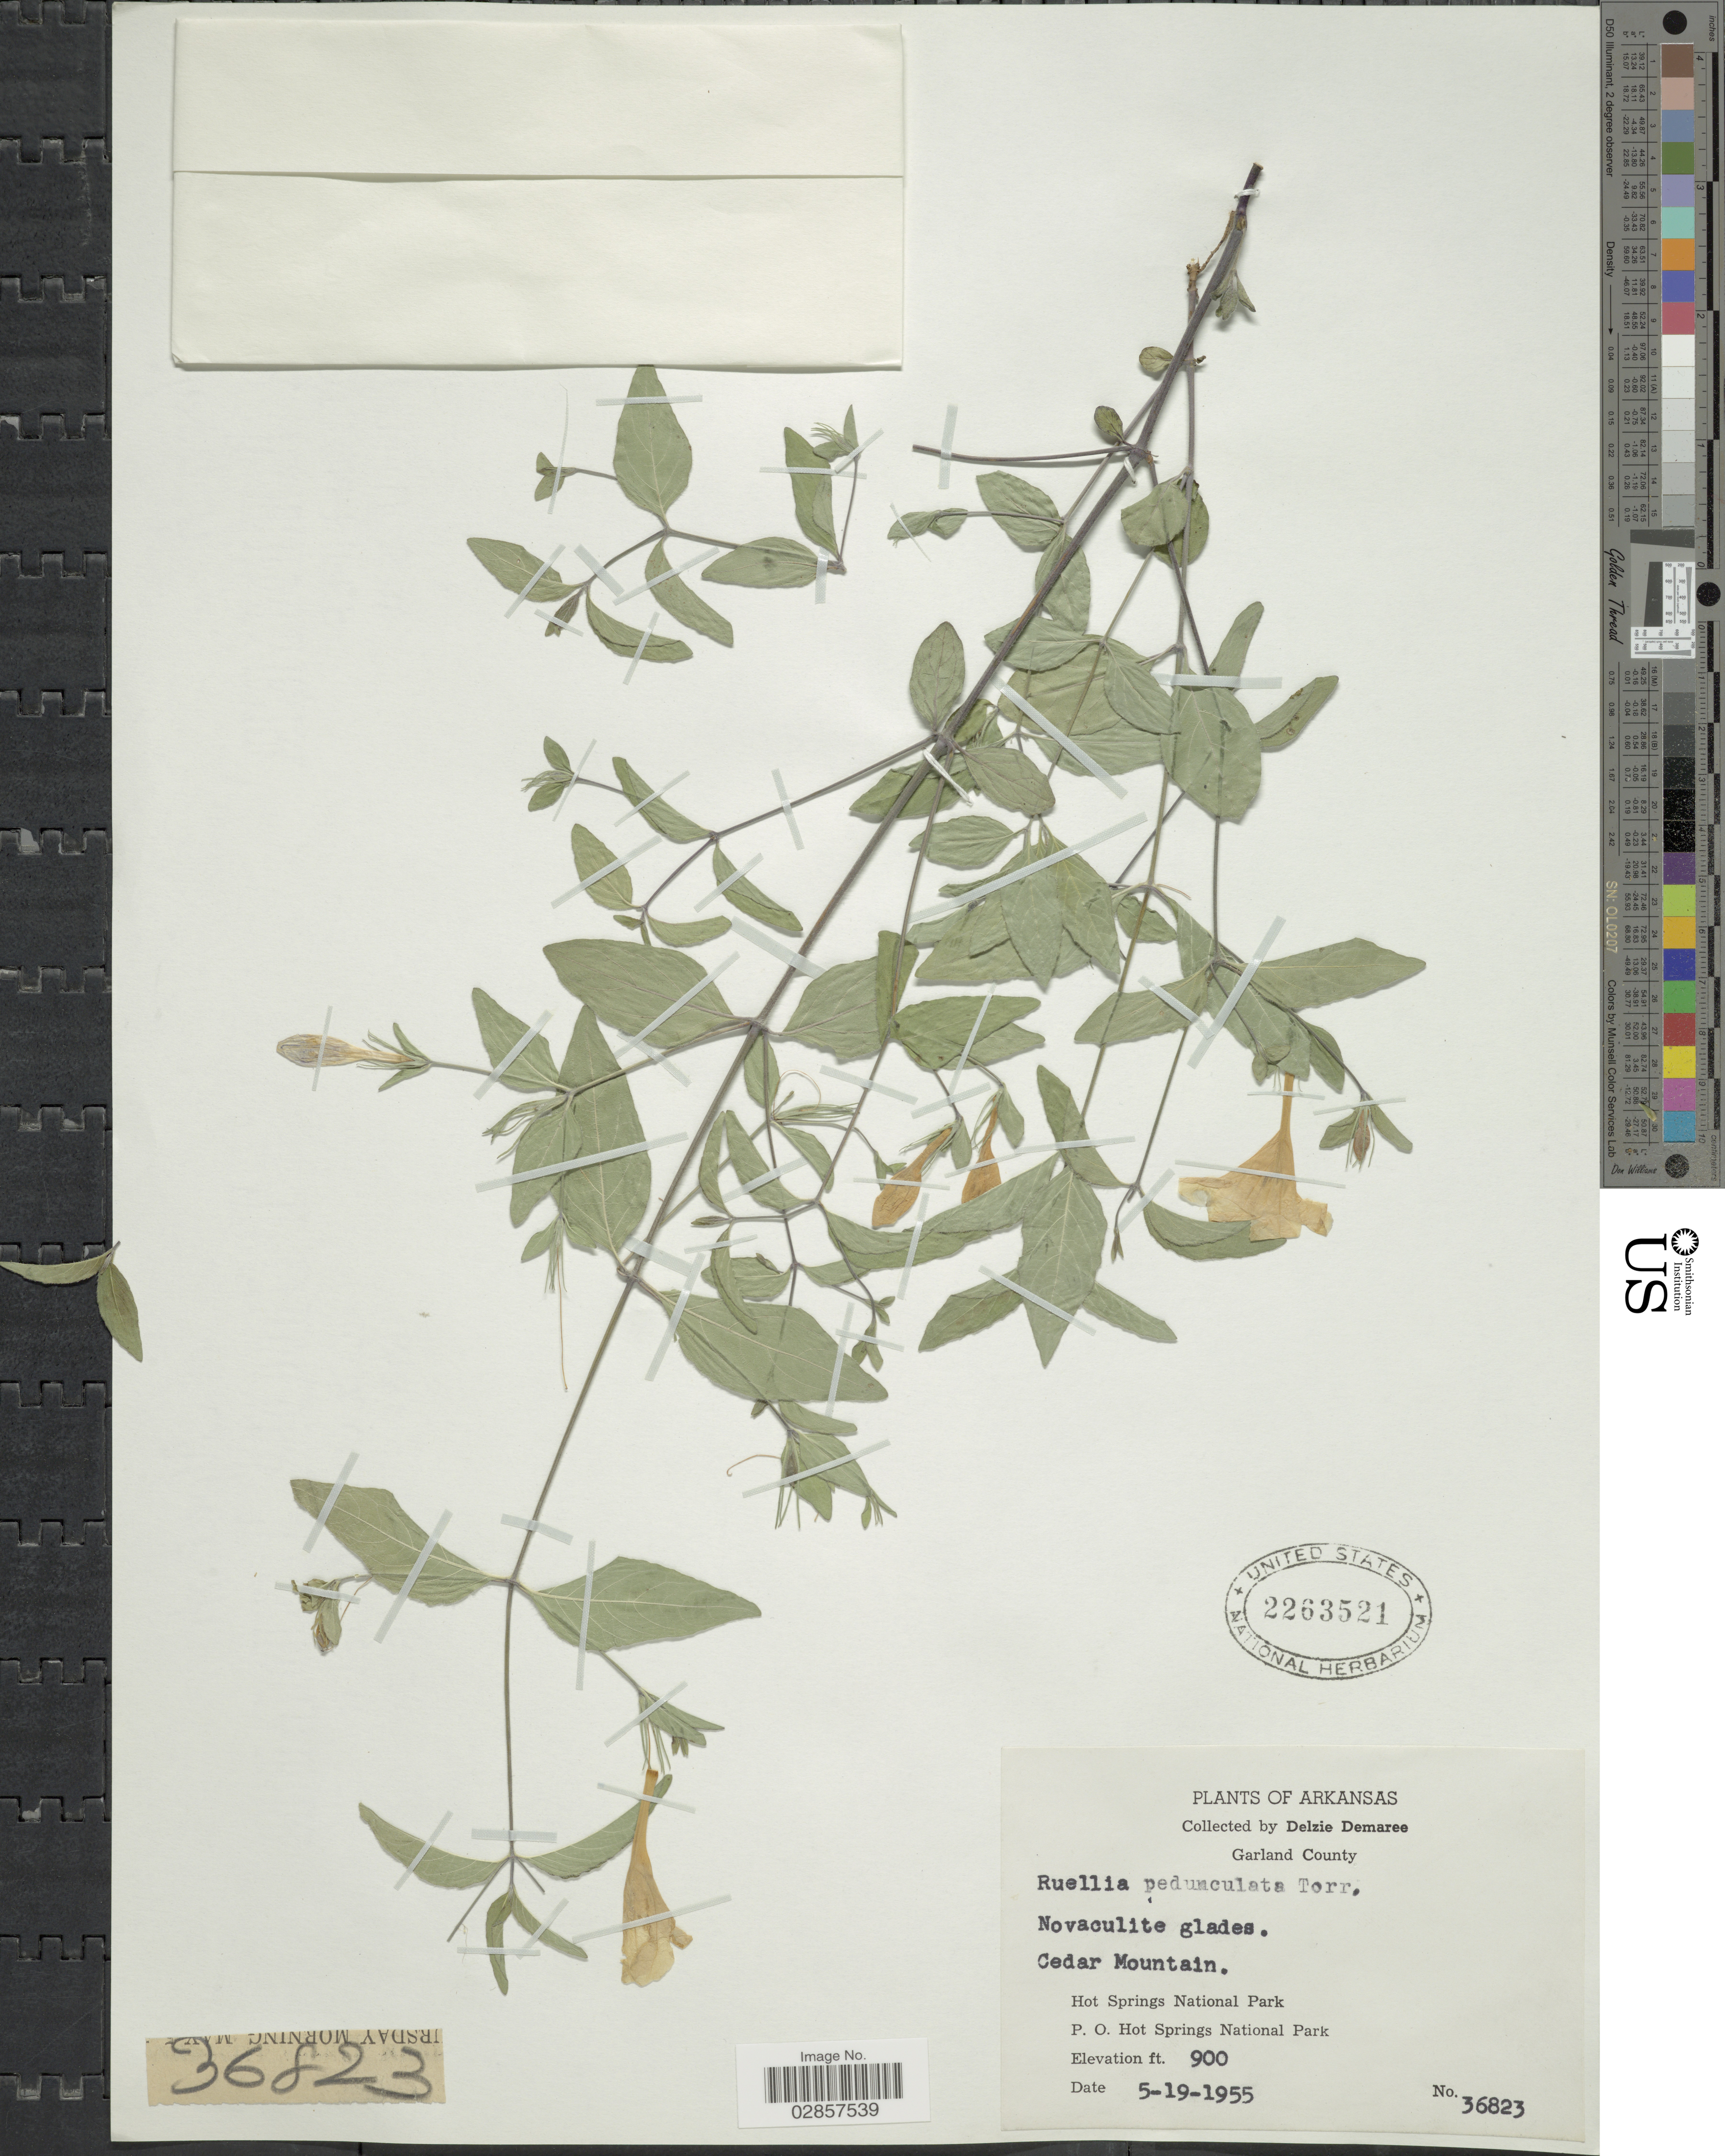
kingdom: Plantae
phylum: Tracheophyta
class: Magnoliopsida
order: Lamiales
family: Acanthaceae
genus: Ruellia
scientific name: Ruellia pedunculata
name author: Torr. ex A. Gray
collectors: D. Demaree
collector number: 36823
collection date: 1955-05-19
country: United States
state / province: Arkansas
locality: Garland County, Cedar Mountain, Hot Springs National Park, P. O. Hot Springs National Park.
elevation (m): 274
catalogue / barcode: US 2263521